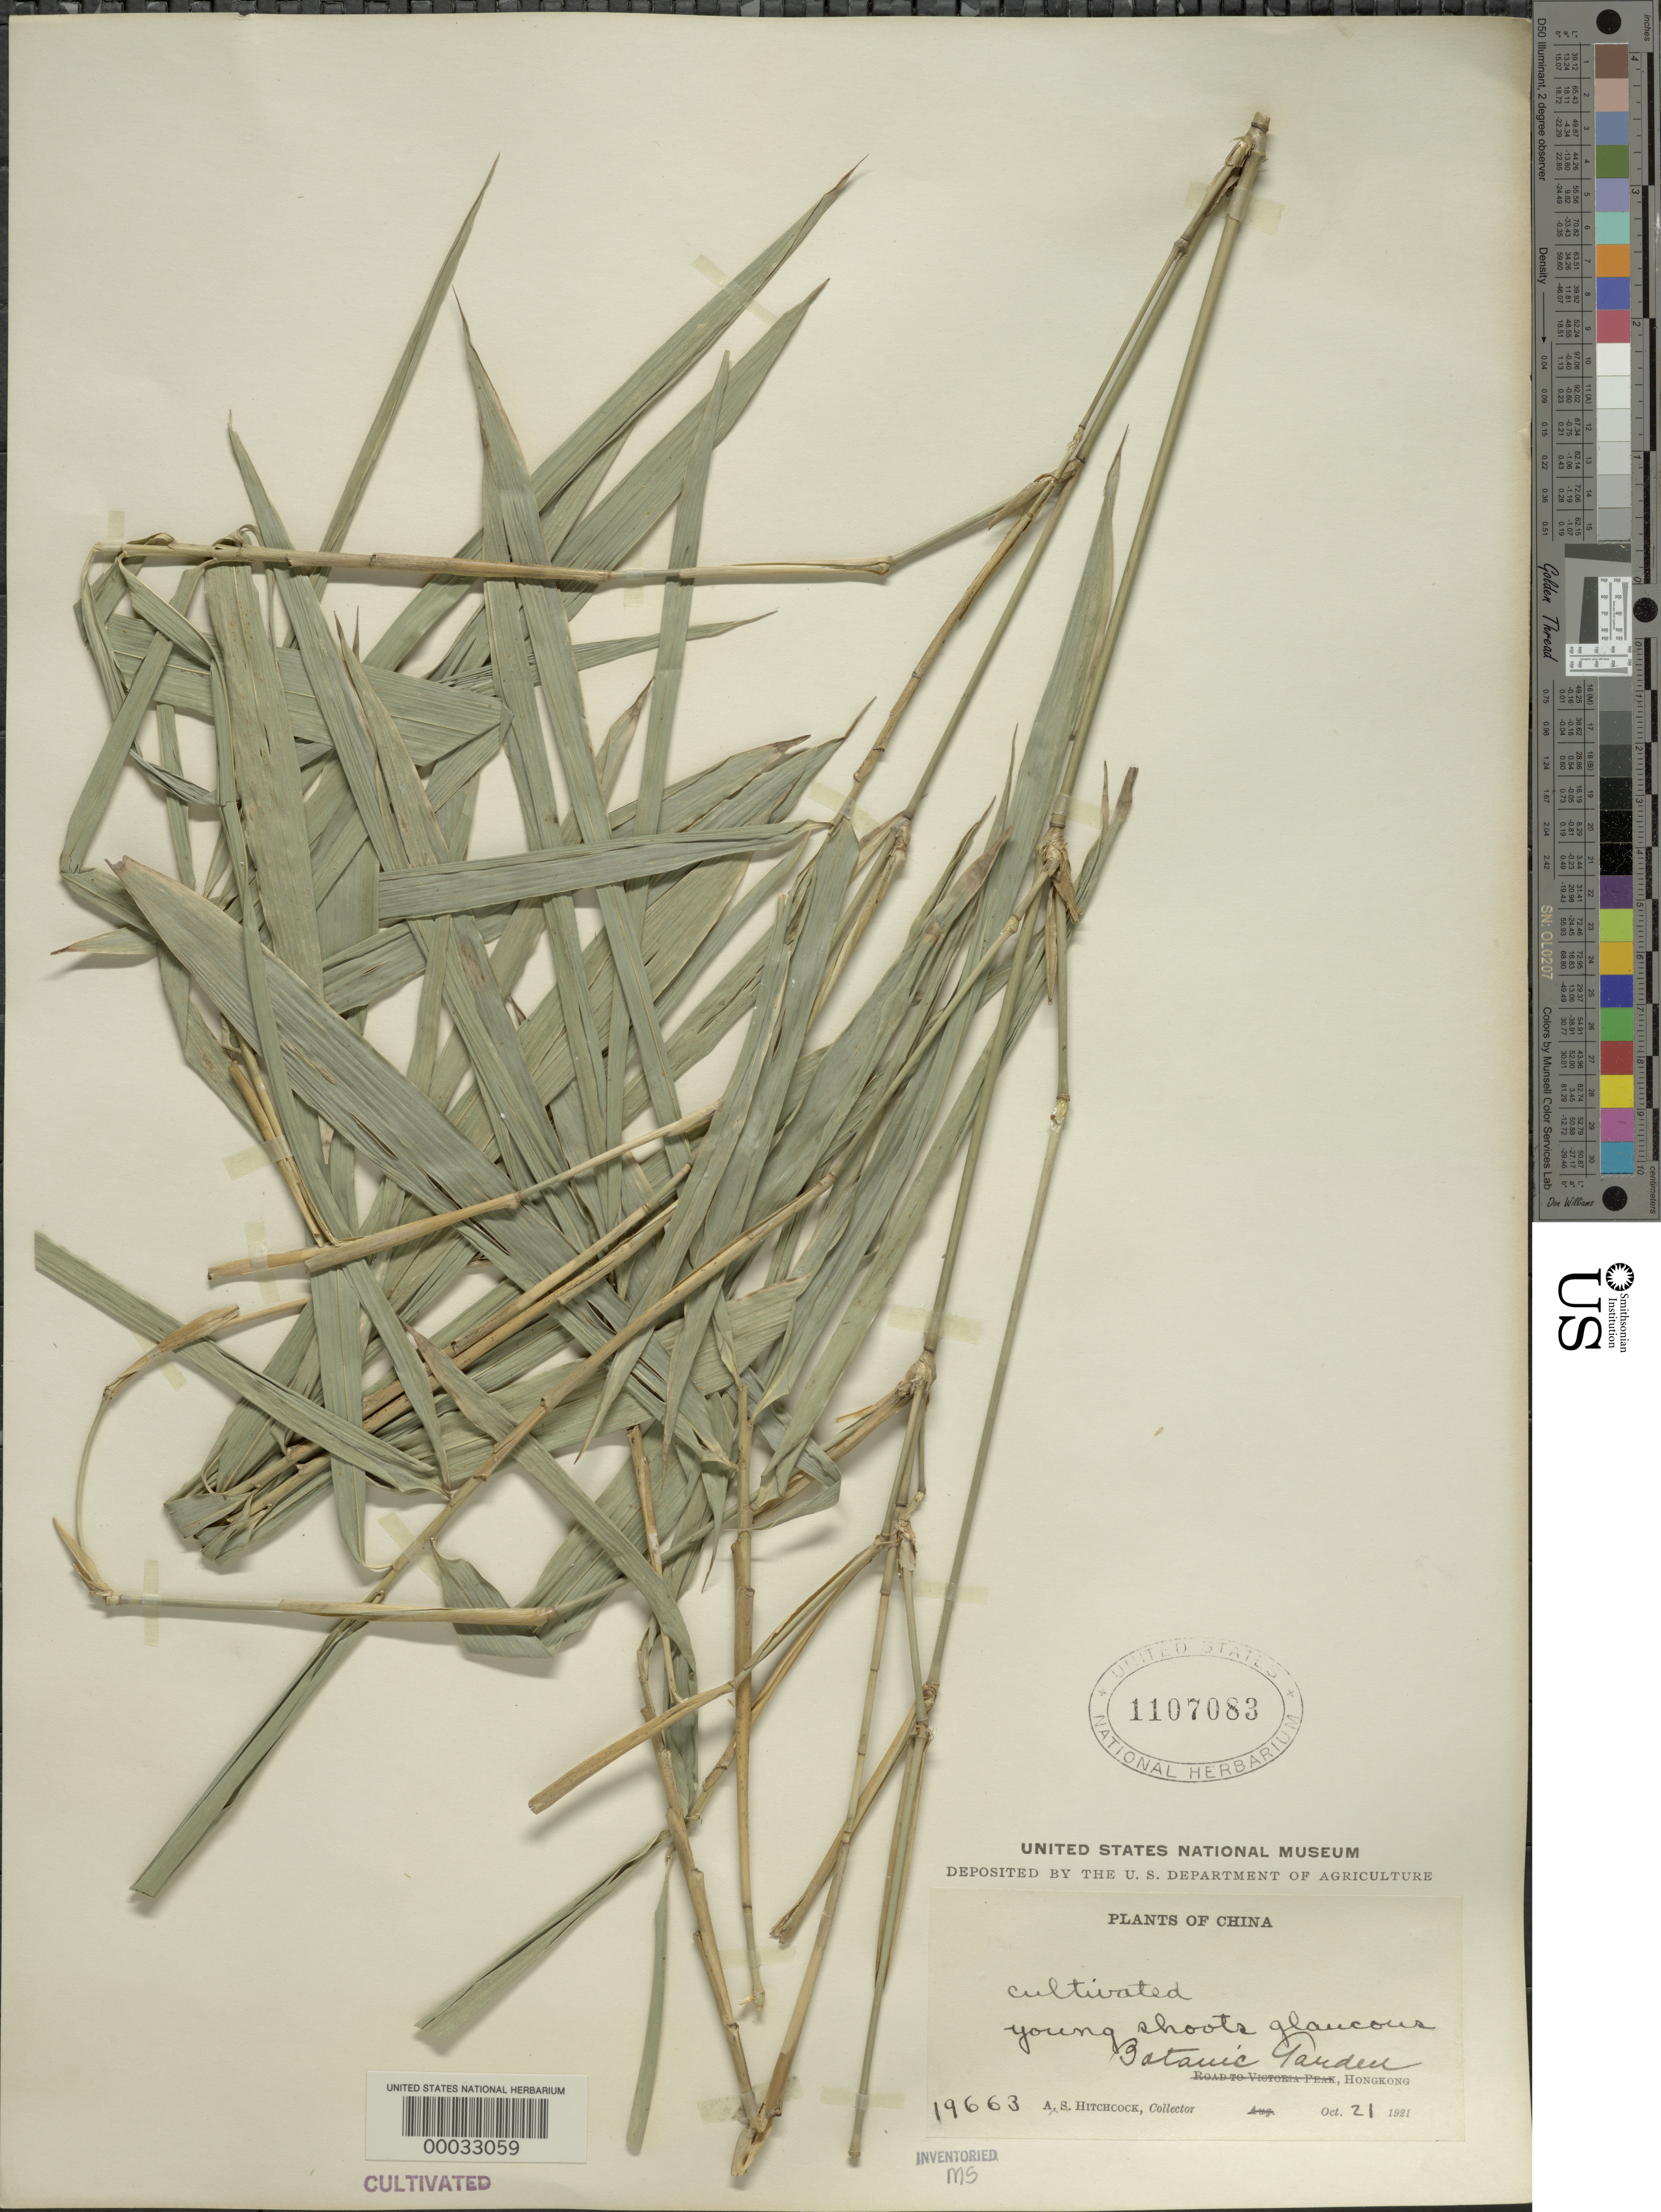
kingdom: Plantae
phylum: Tracheophyta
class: Liliopsida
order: Poales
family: Poaceae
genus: Bambusa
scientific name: Bambusa tuldoides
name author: Munro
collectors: A. S. Hitchcock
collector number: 19663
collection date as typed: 21 Oct 1921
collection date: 1921-10-21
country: China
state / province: Hong Kong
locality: Botanic garden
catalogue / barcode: US 1107083